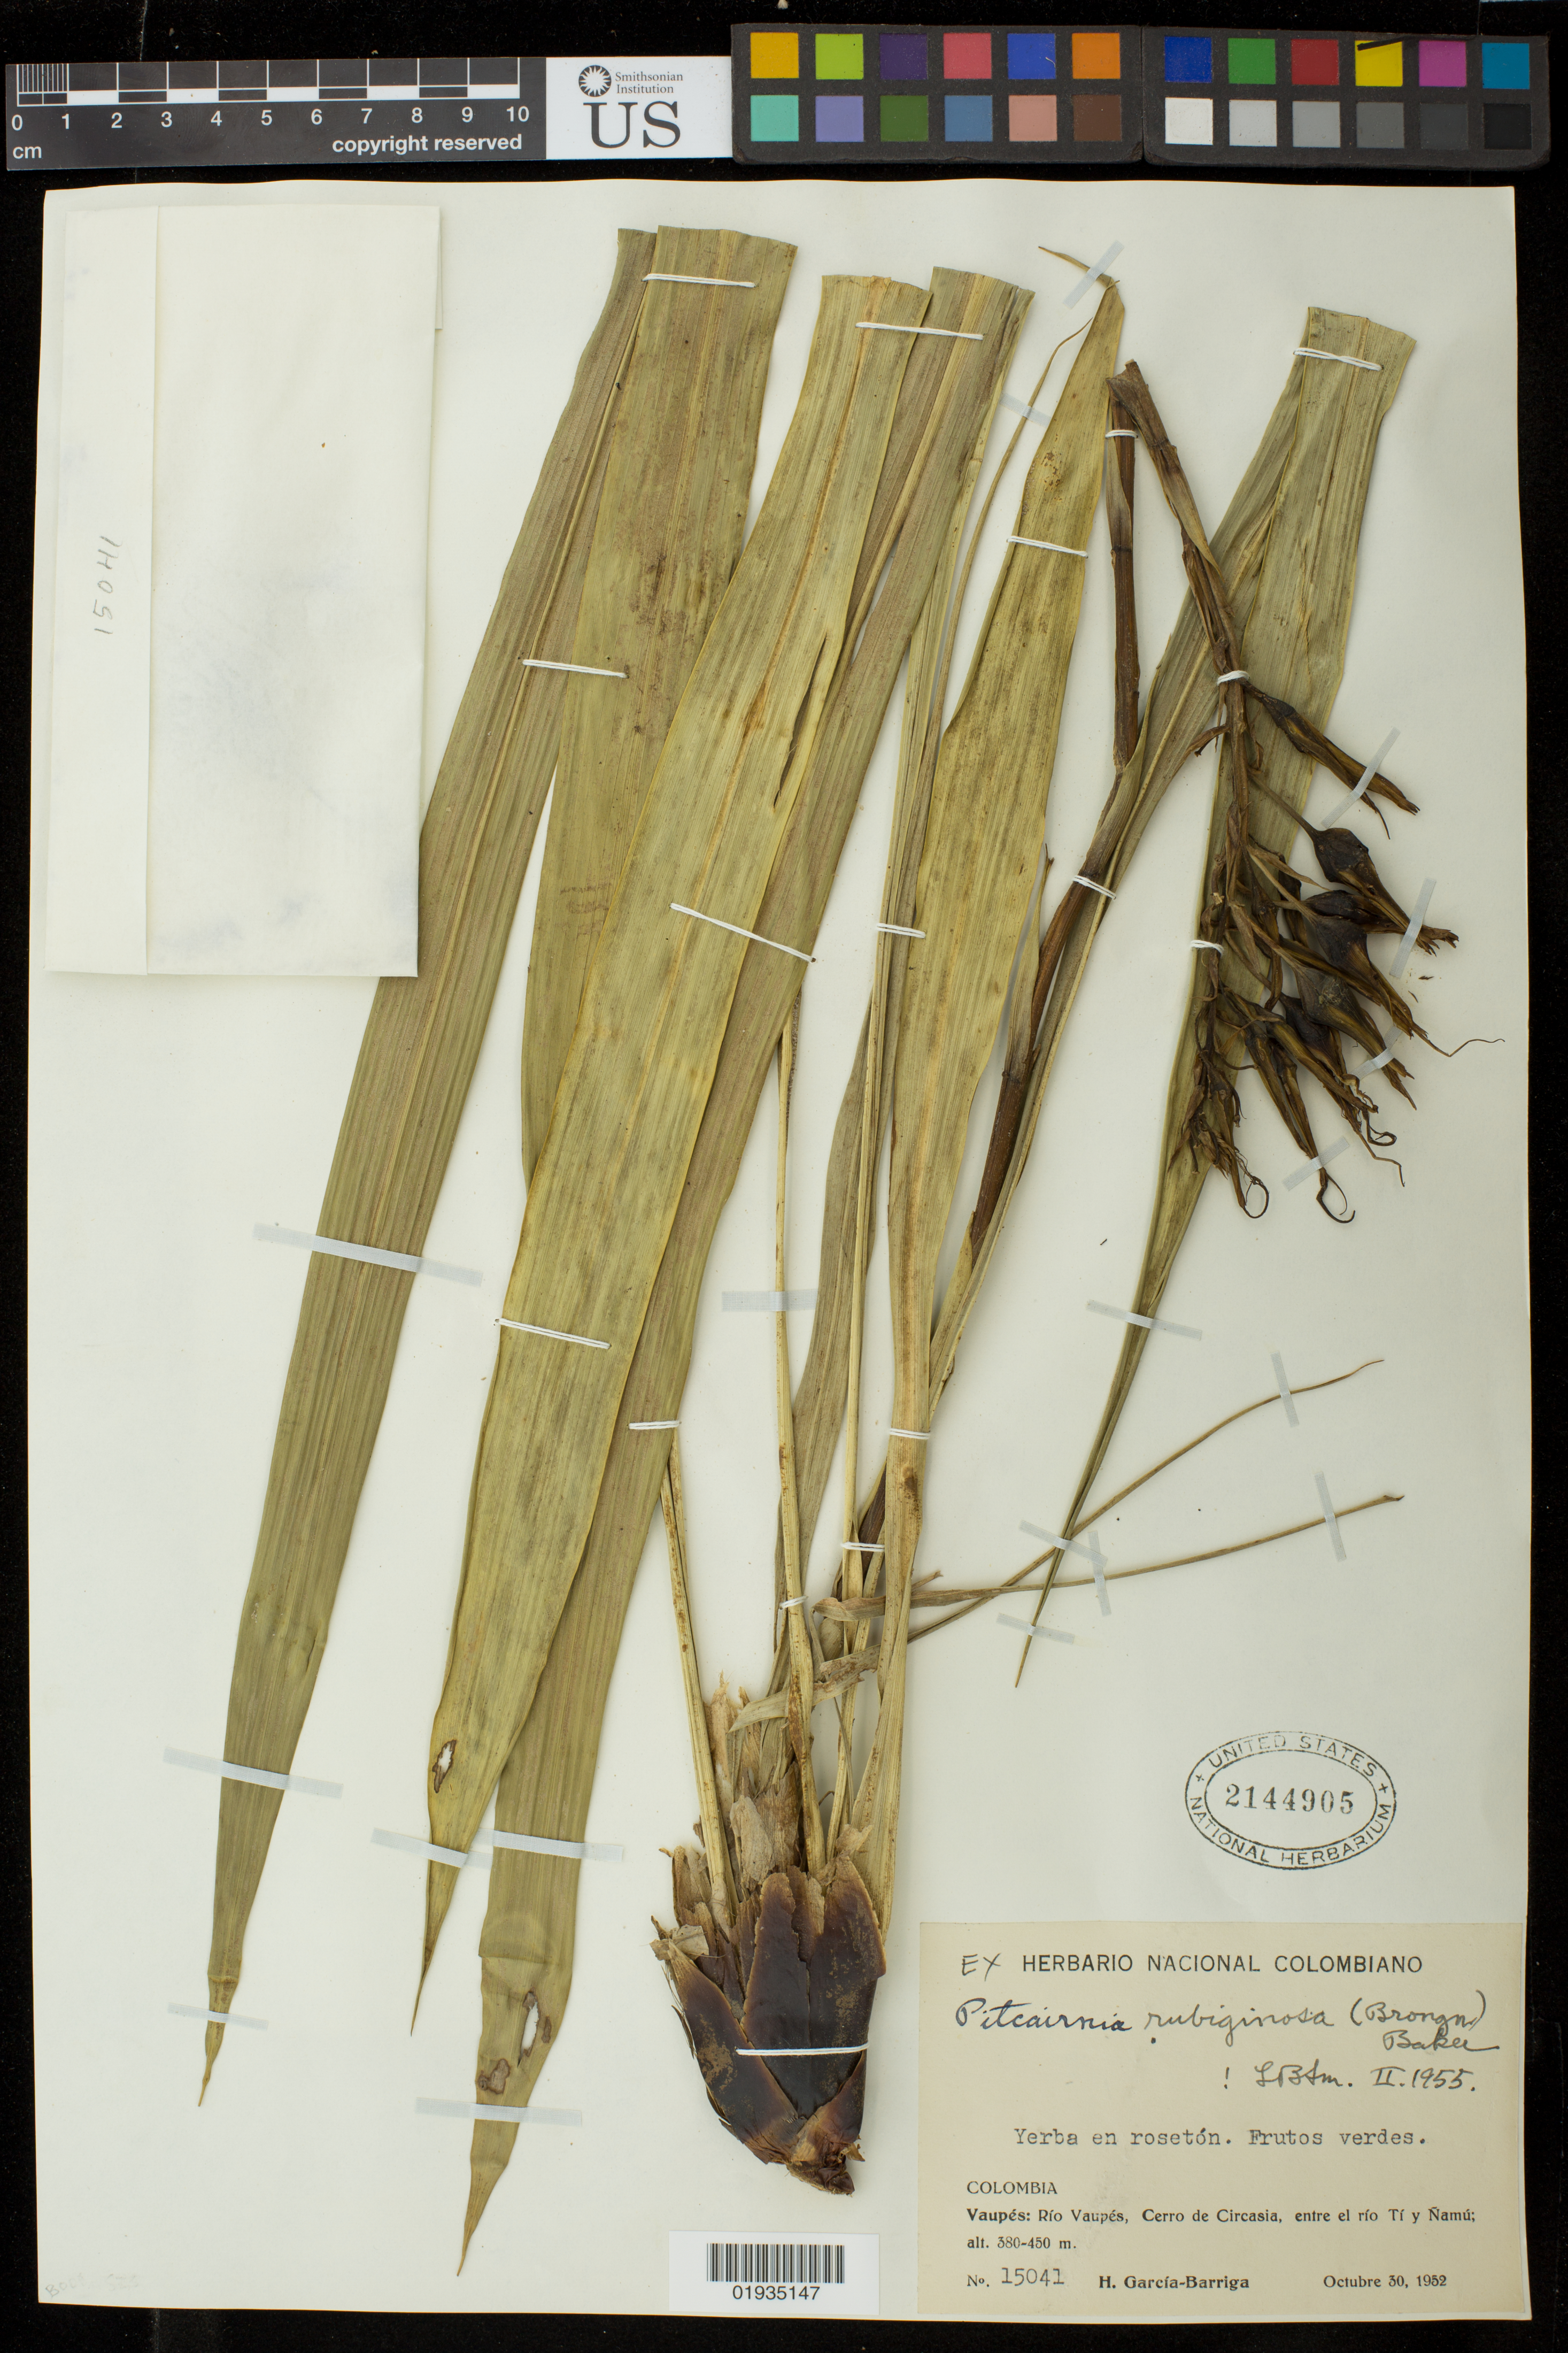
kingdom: Plantae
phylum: Tracheophyta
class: Liliopsida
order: Poales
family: Bromeliaceae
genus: Pitcairnia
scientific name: Pitcairnia rubiginosa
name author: Baker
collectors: H. García Barriga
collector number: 15041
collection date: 1952-10-30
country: Colombia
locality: Vaupés: Rio Vaupés, Cerro de Circasia, entre el río Ti y Ñamu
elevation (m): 380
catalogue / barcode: US 2144905